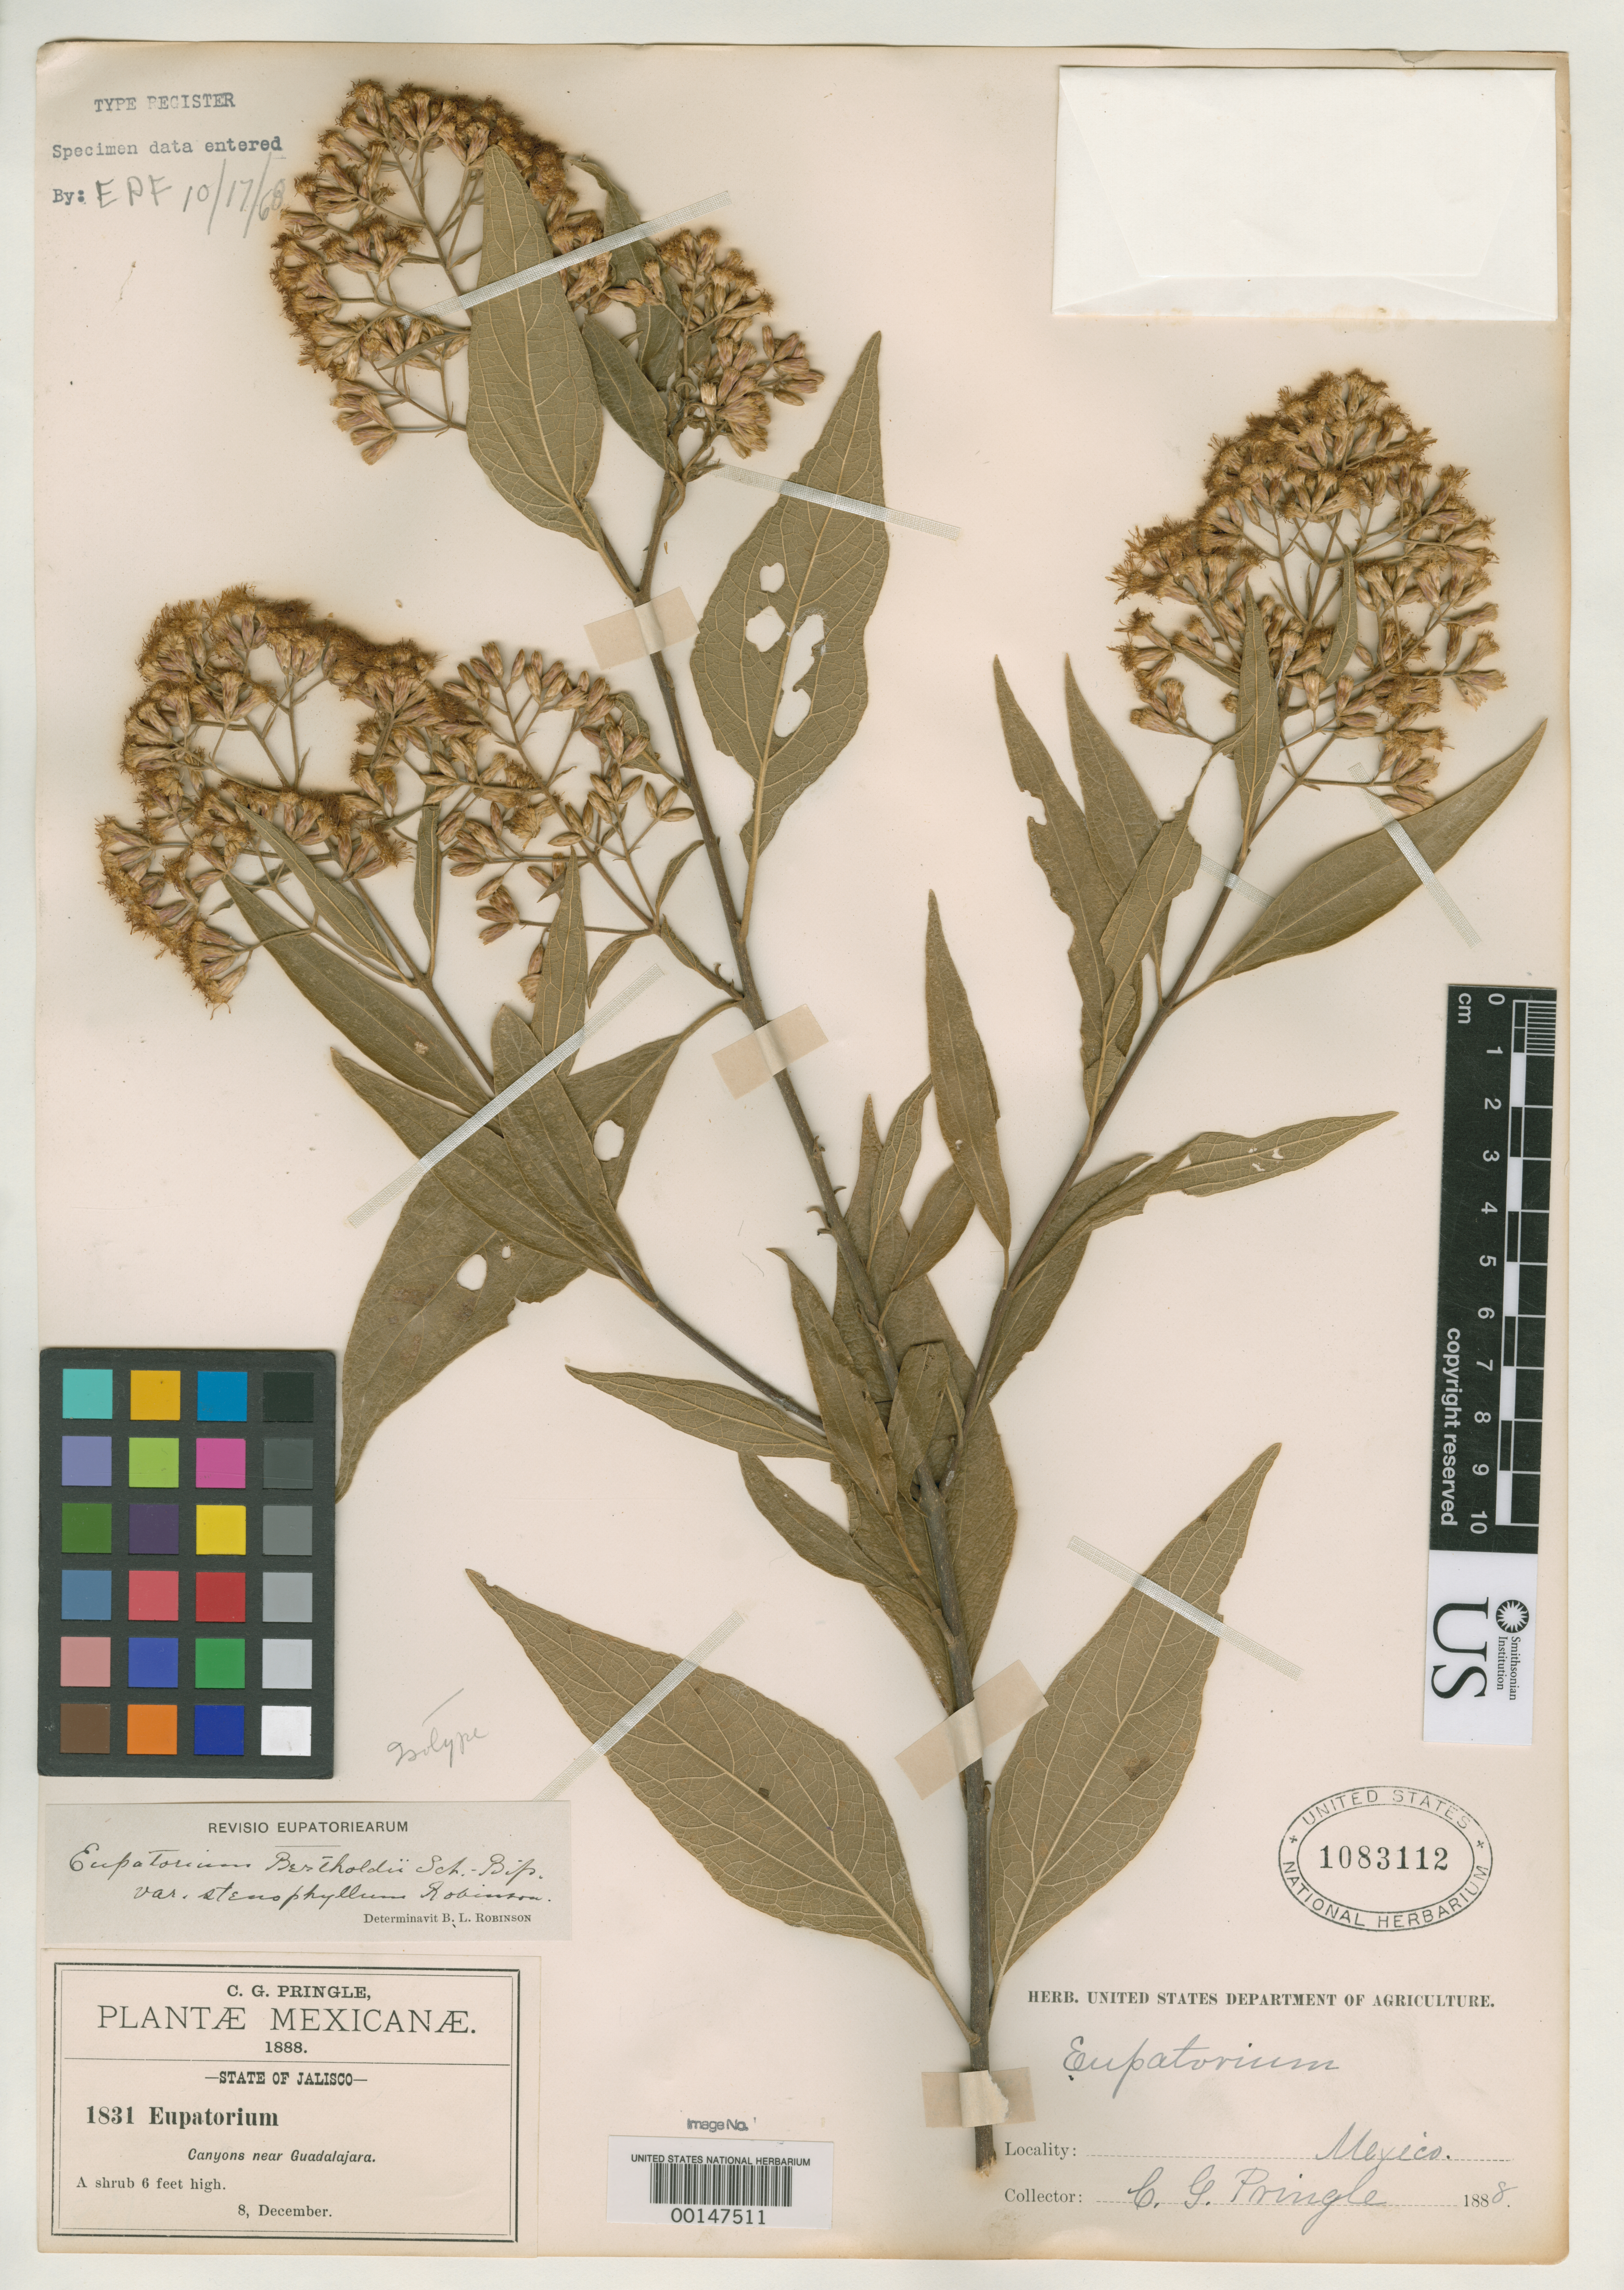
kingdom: Plantae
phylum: Tracheophyta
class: Magnoliopsida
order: Asterales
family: Asteraceae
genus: Eupatorium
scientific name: Eupatorium bertholdii var. stenophyllum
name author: B.L. Rob.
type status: Isotype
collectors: C. G. Pringle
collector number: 1831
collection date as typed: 08 Dec 1888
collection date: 1888-12-08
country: Mexico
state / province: Jalisco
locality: Guadalajara.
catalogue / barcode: US 1083112